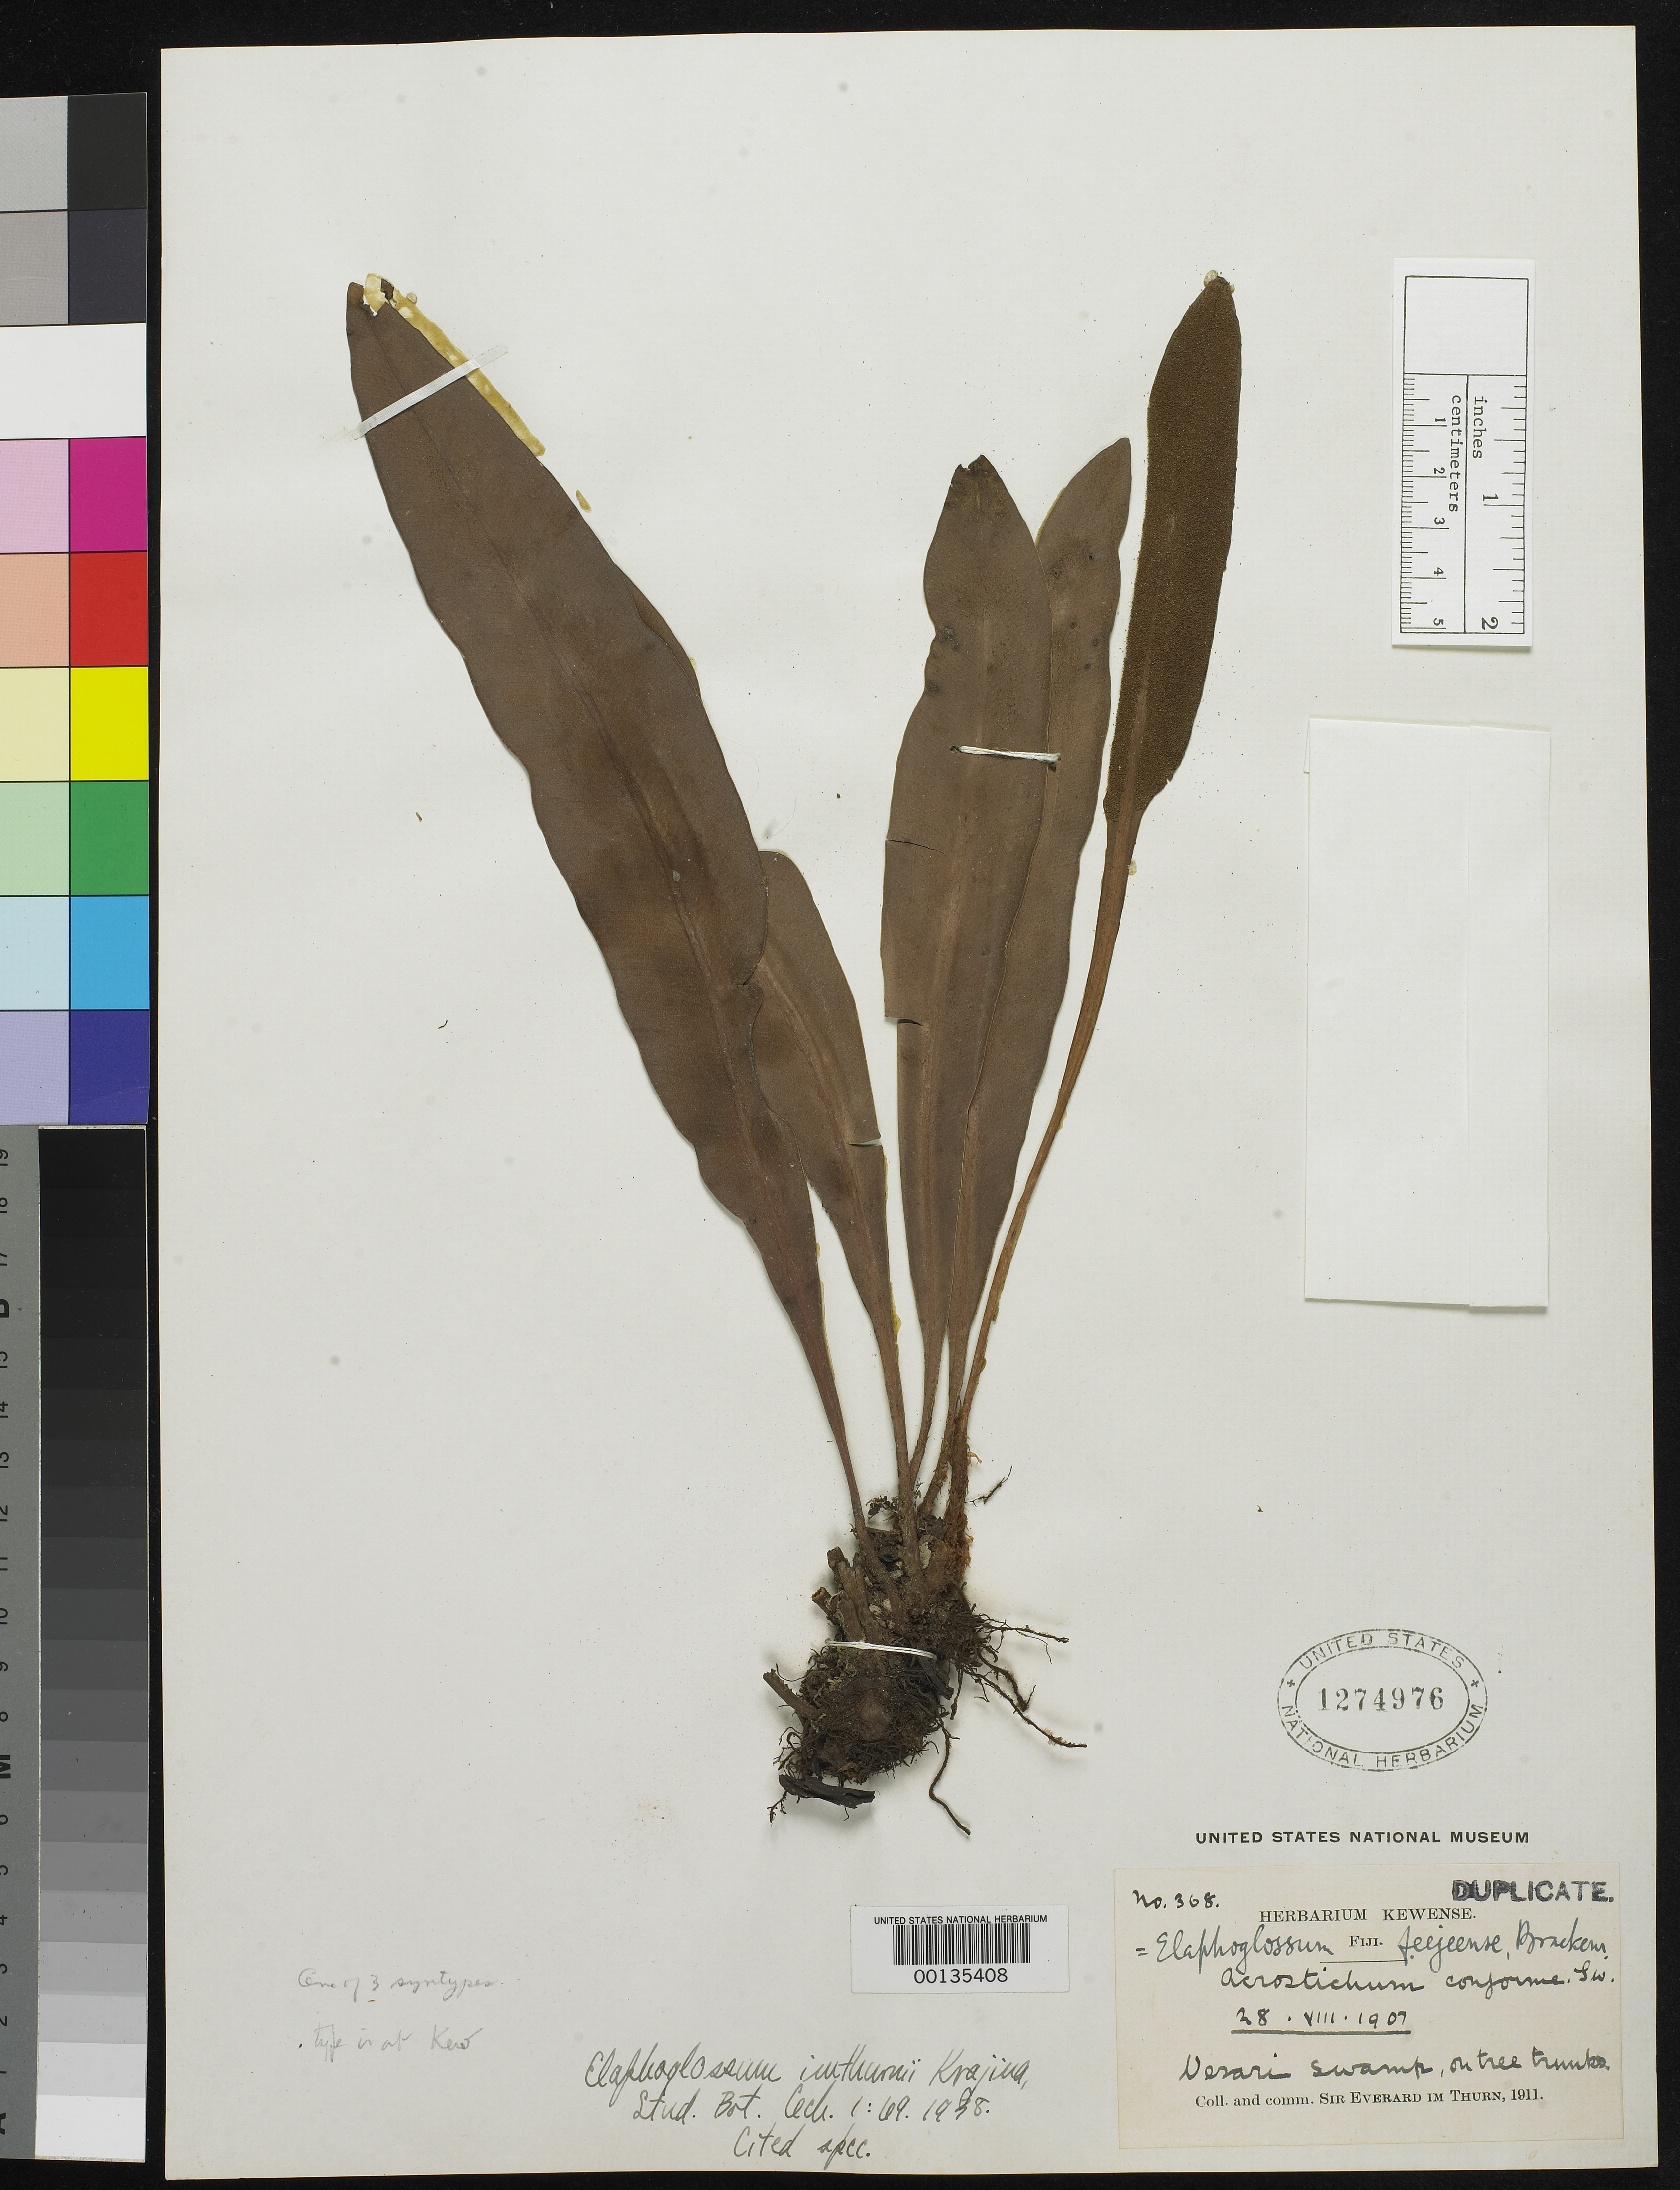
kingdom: Plantae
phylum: Tracheophyta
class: Polypodiopsida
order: Polypodiales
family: Dryopteridaceae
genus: Elaphoglossum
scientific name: Elaphoglossum imthurnii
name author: Krajina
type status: Syntype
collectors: E. F. im Thurn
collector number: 368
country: Fiji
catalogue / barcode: US 1274976